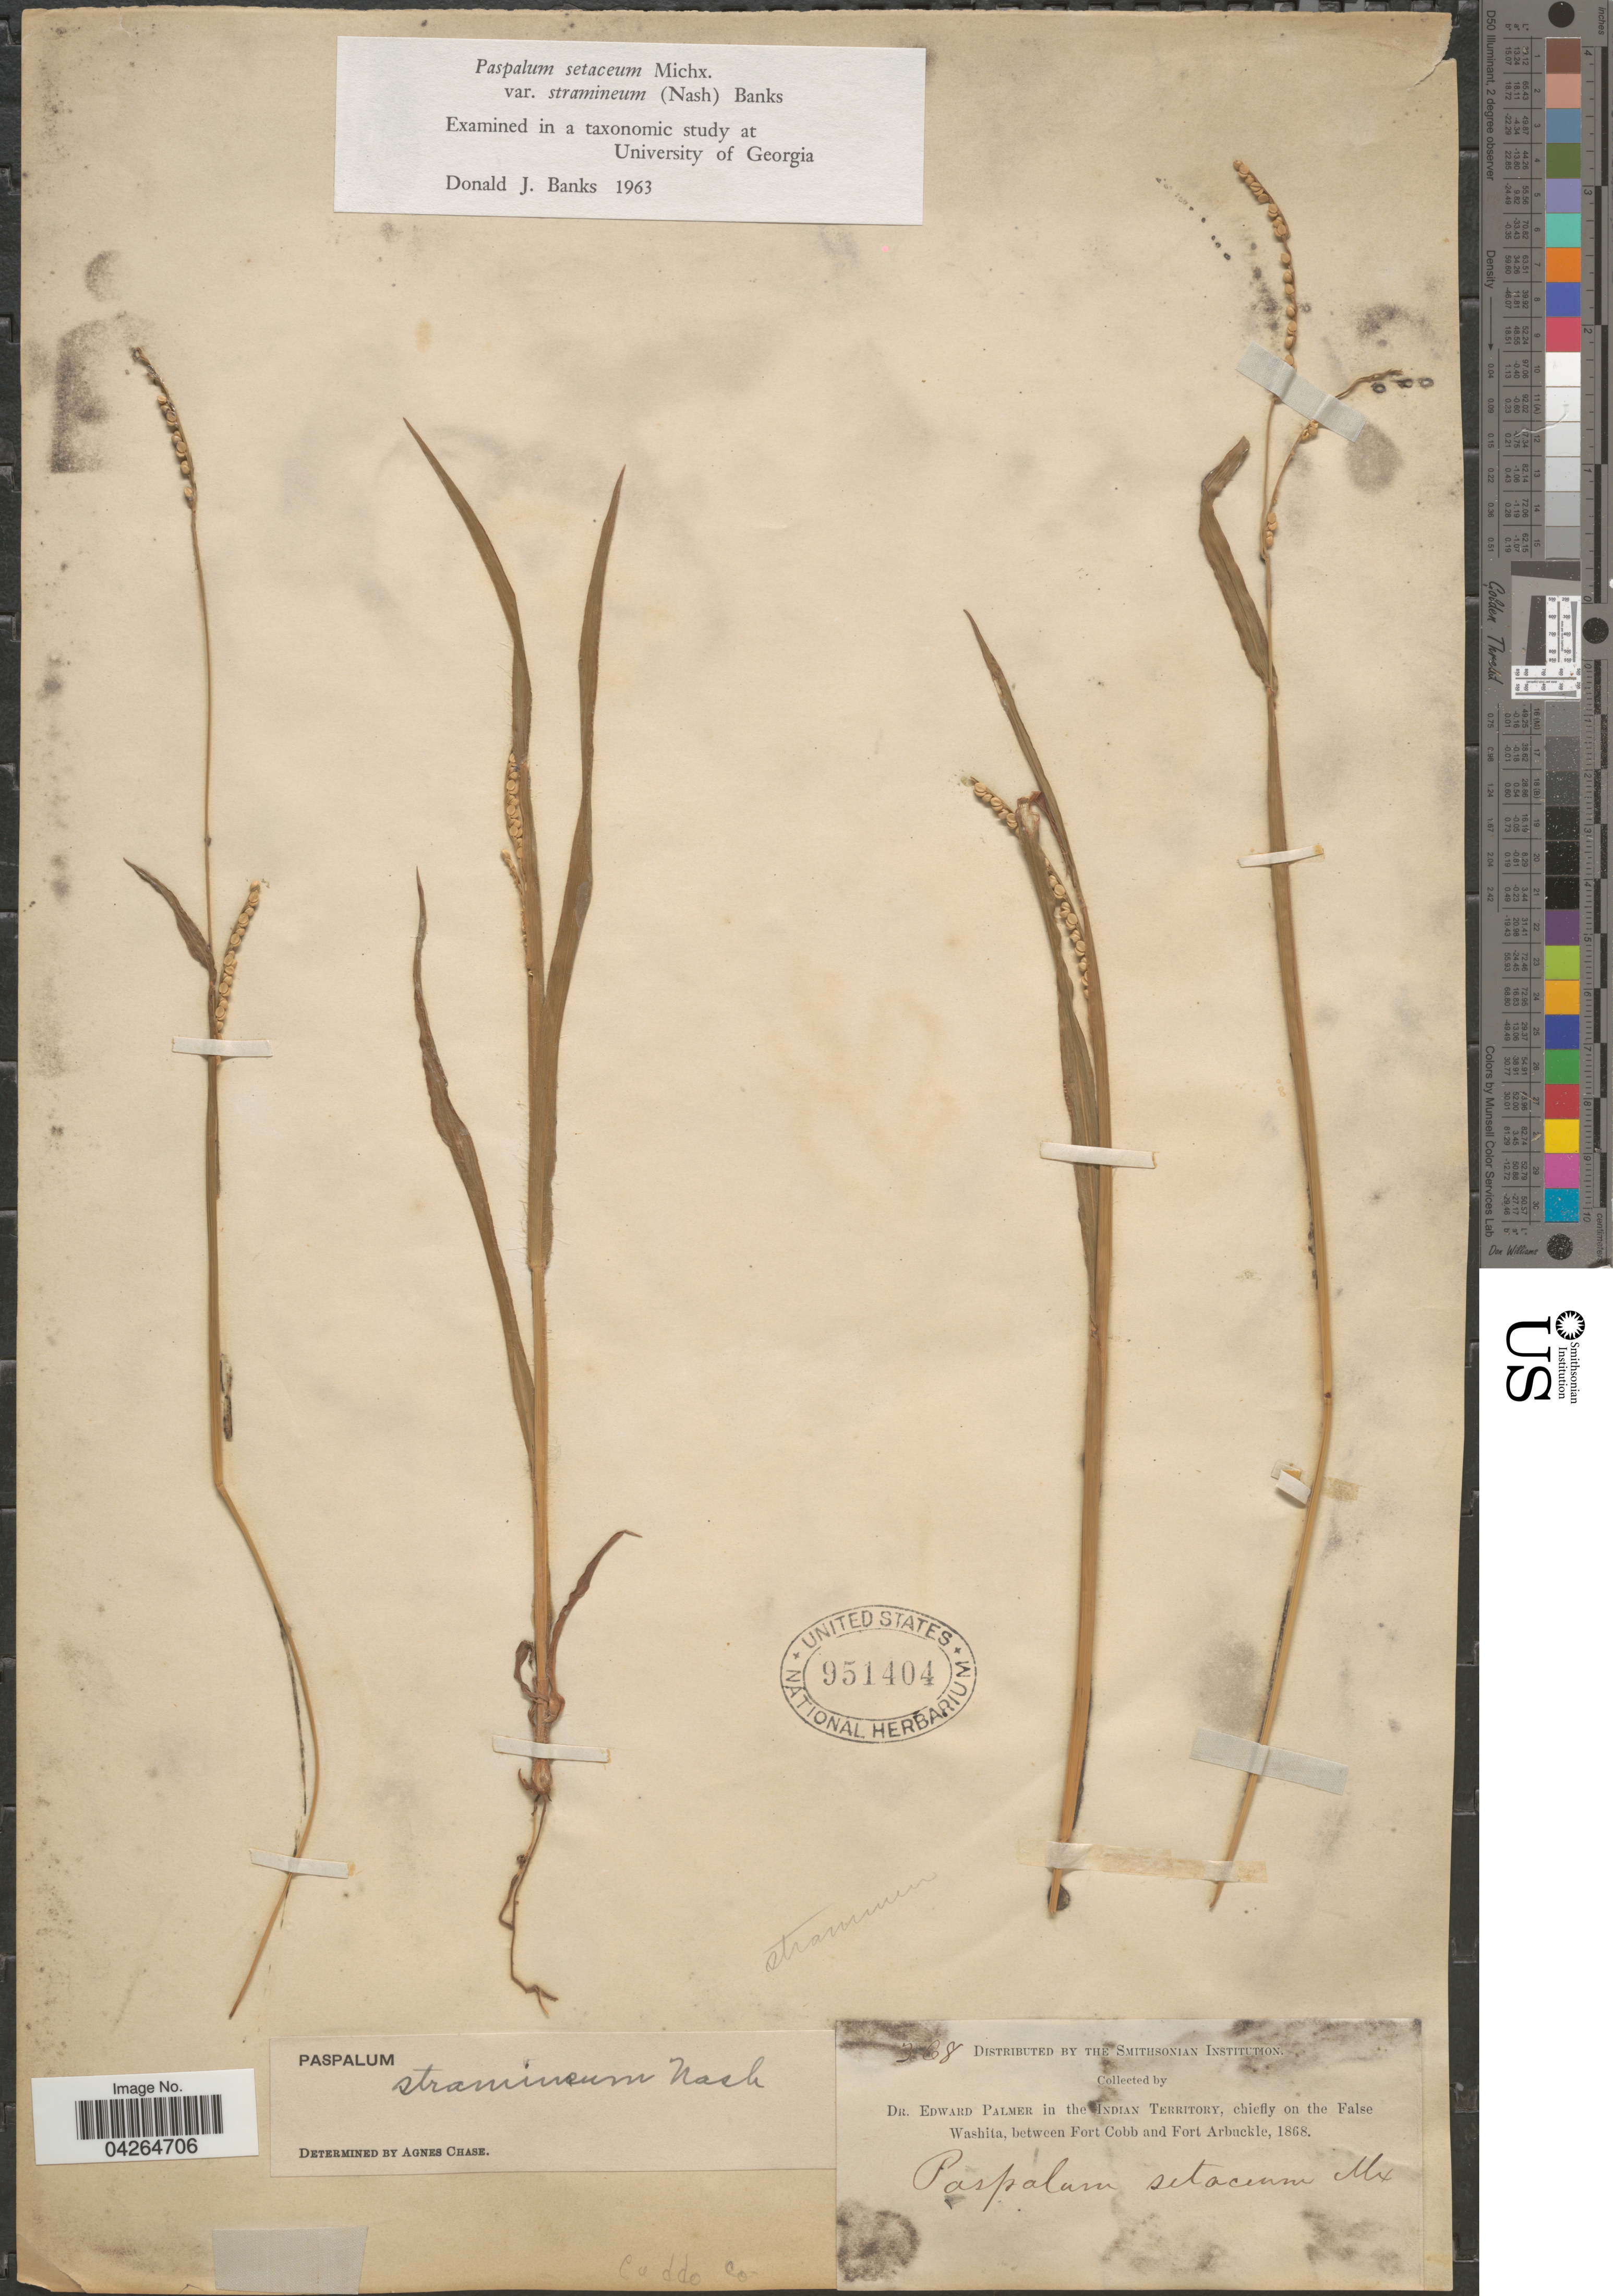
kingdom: Plantae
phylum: Tracheophyta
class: Liliopsida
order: Poales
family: Poaceae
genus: Paspalum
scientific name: Paspalum setaceum var. stramineum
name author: (Nash) D.J. Banks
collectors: E. Palmer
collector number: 268*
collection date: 1868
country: United States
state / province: Oklahoma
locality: In the Indian Territory, chiefly on the False Washita, between Fort Cobb and Fort Arbuckle. Caddo Co.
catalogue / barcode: US 951404